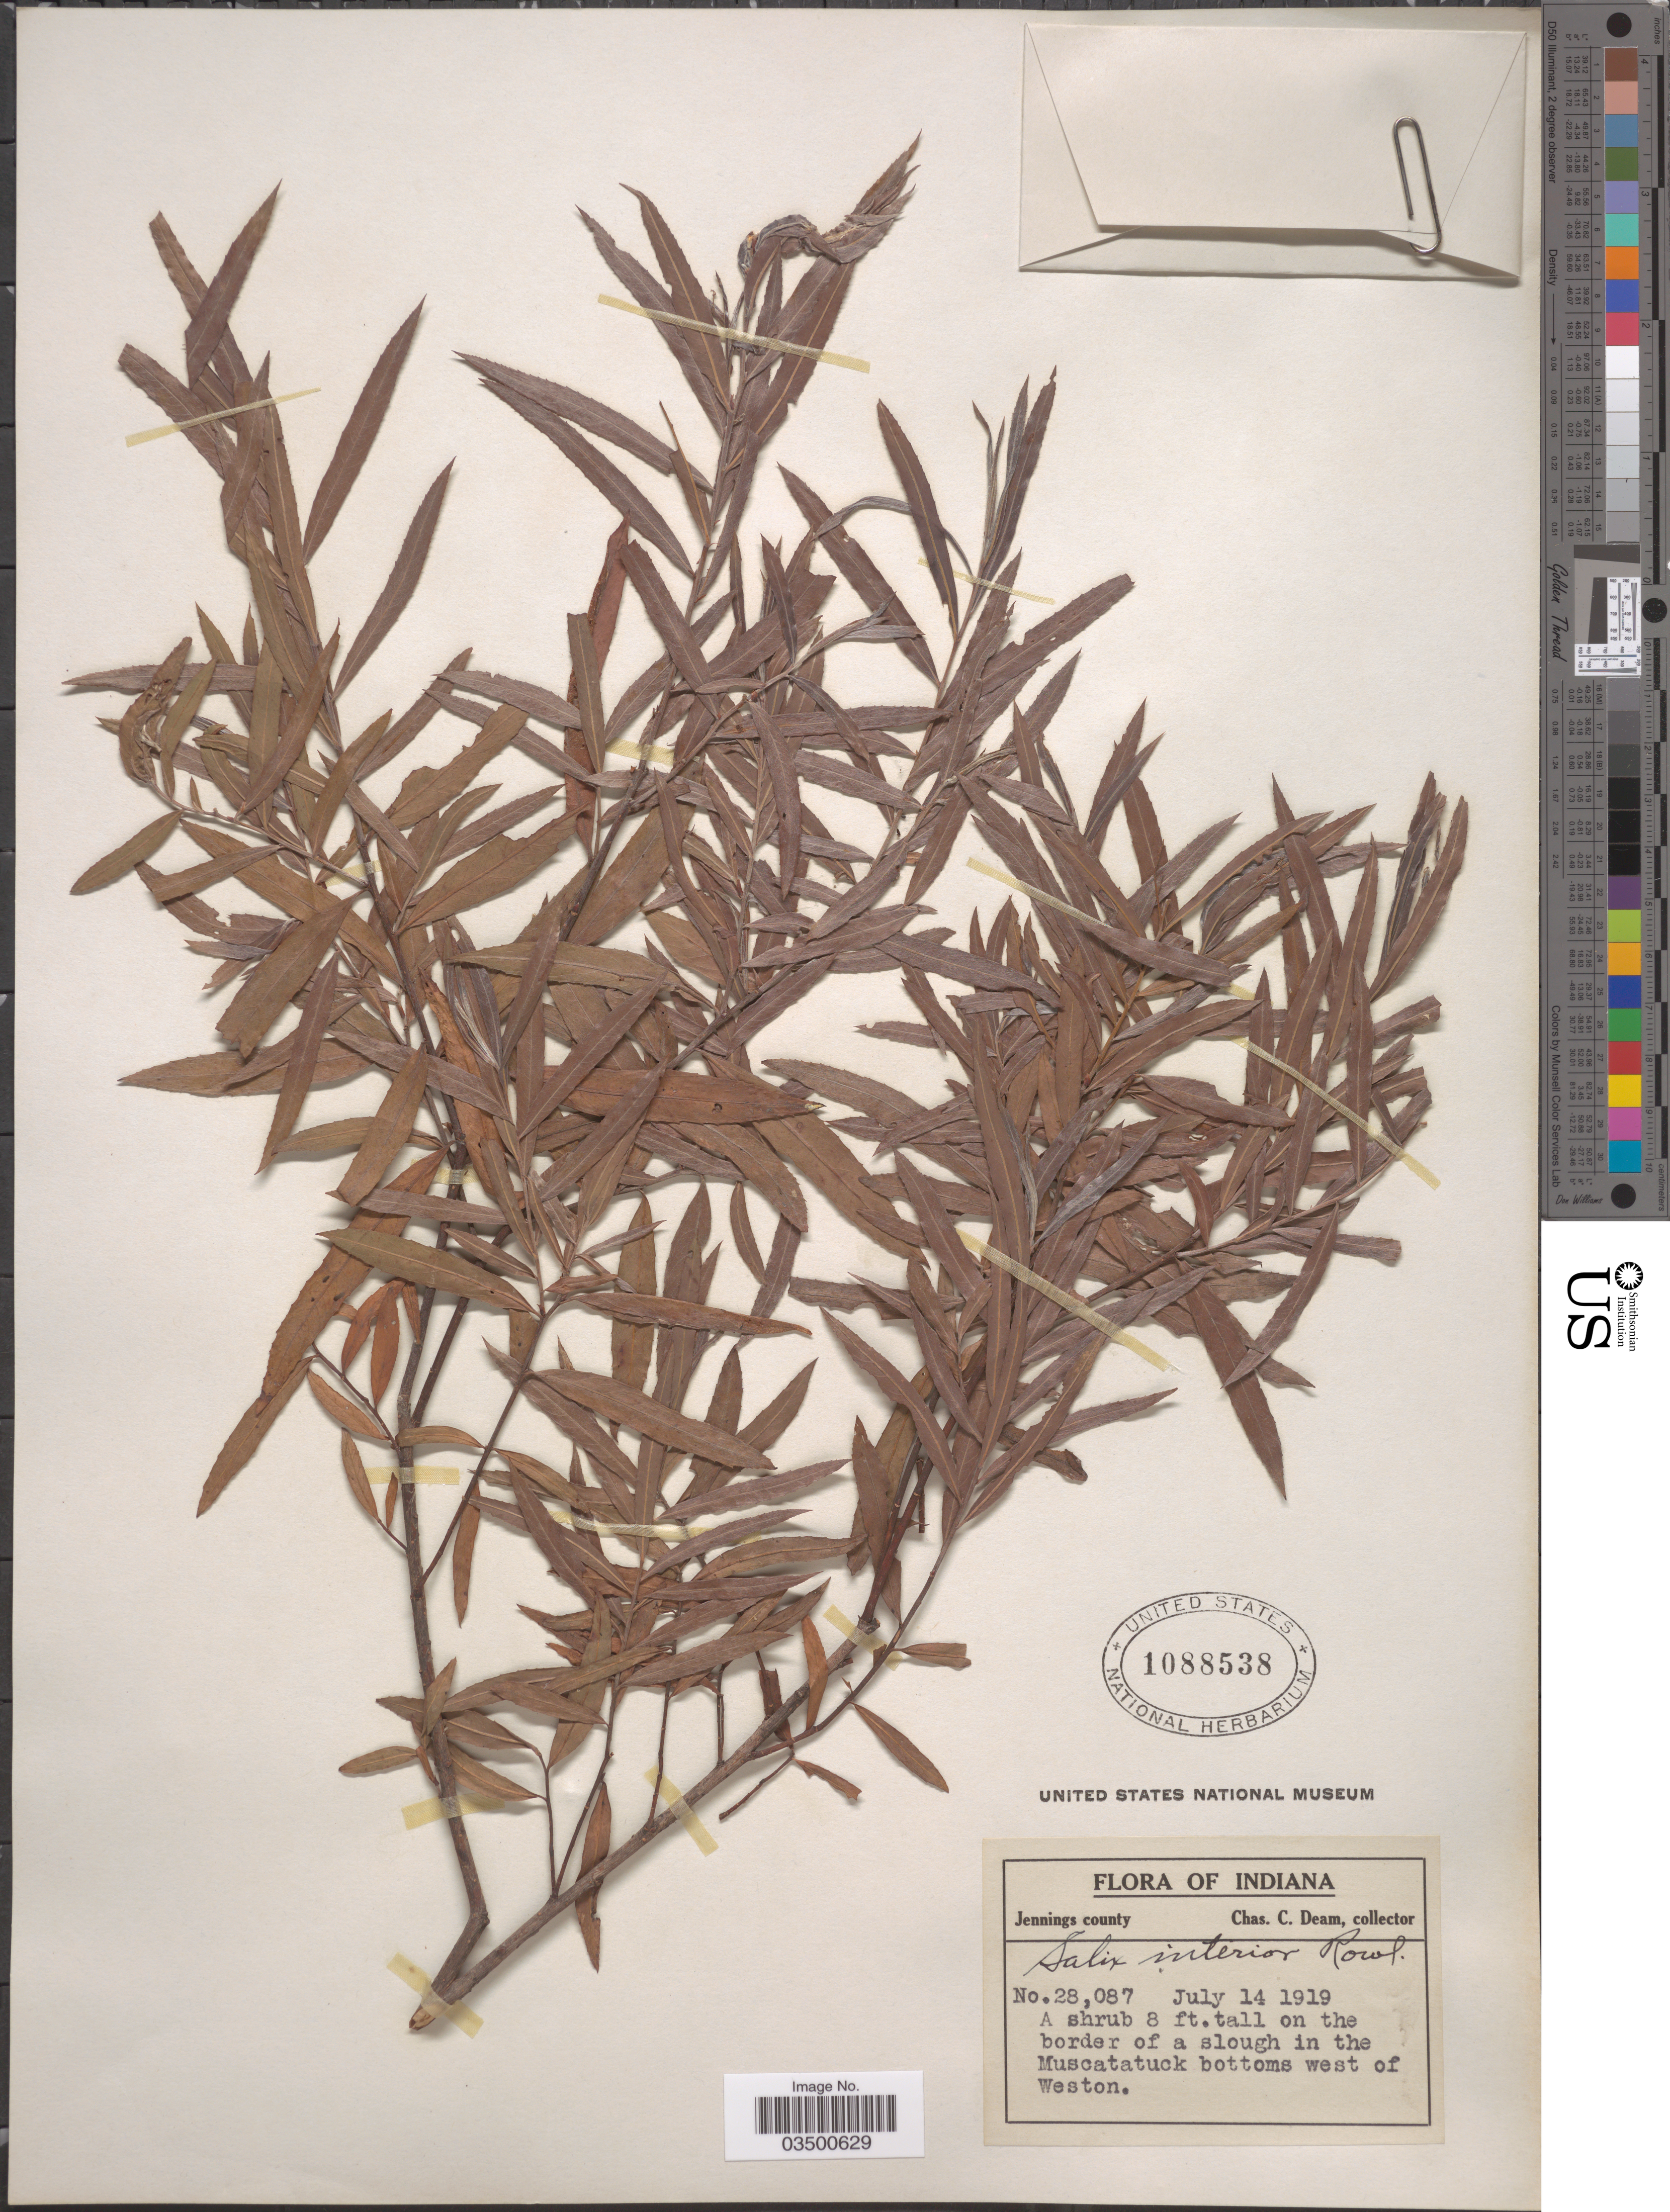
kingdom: Plantae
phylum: Tracheophyta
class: Magnoliopsida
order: Malpighiales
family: Salicaceae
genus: Salix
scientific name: Salix interior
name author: Rowlee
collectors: C. C. Deam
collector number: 28087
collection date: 1919-07-14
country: United States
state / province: Indiana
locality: Jennings county. On the border of a slough in the Muscatatuck bottoms west of Weston.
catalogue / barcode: US 1088538